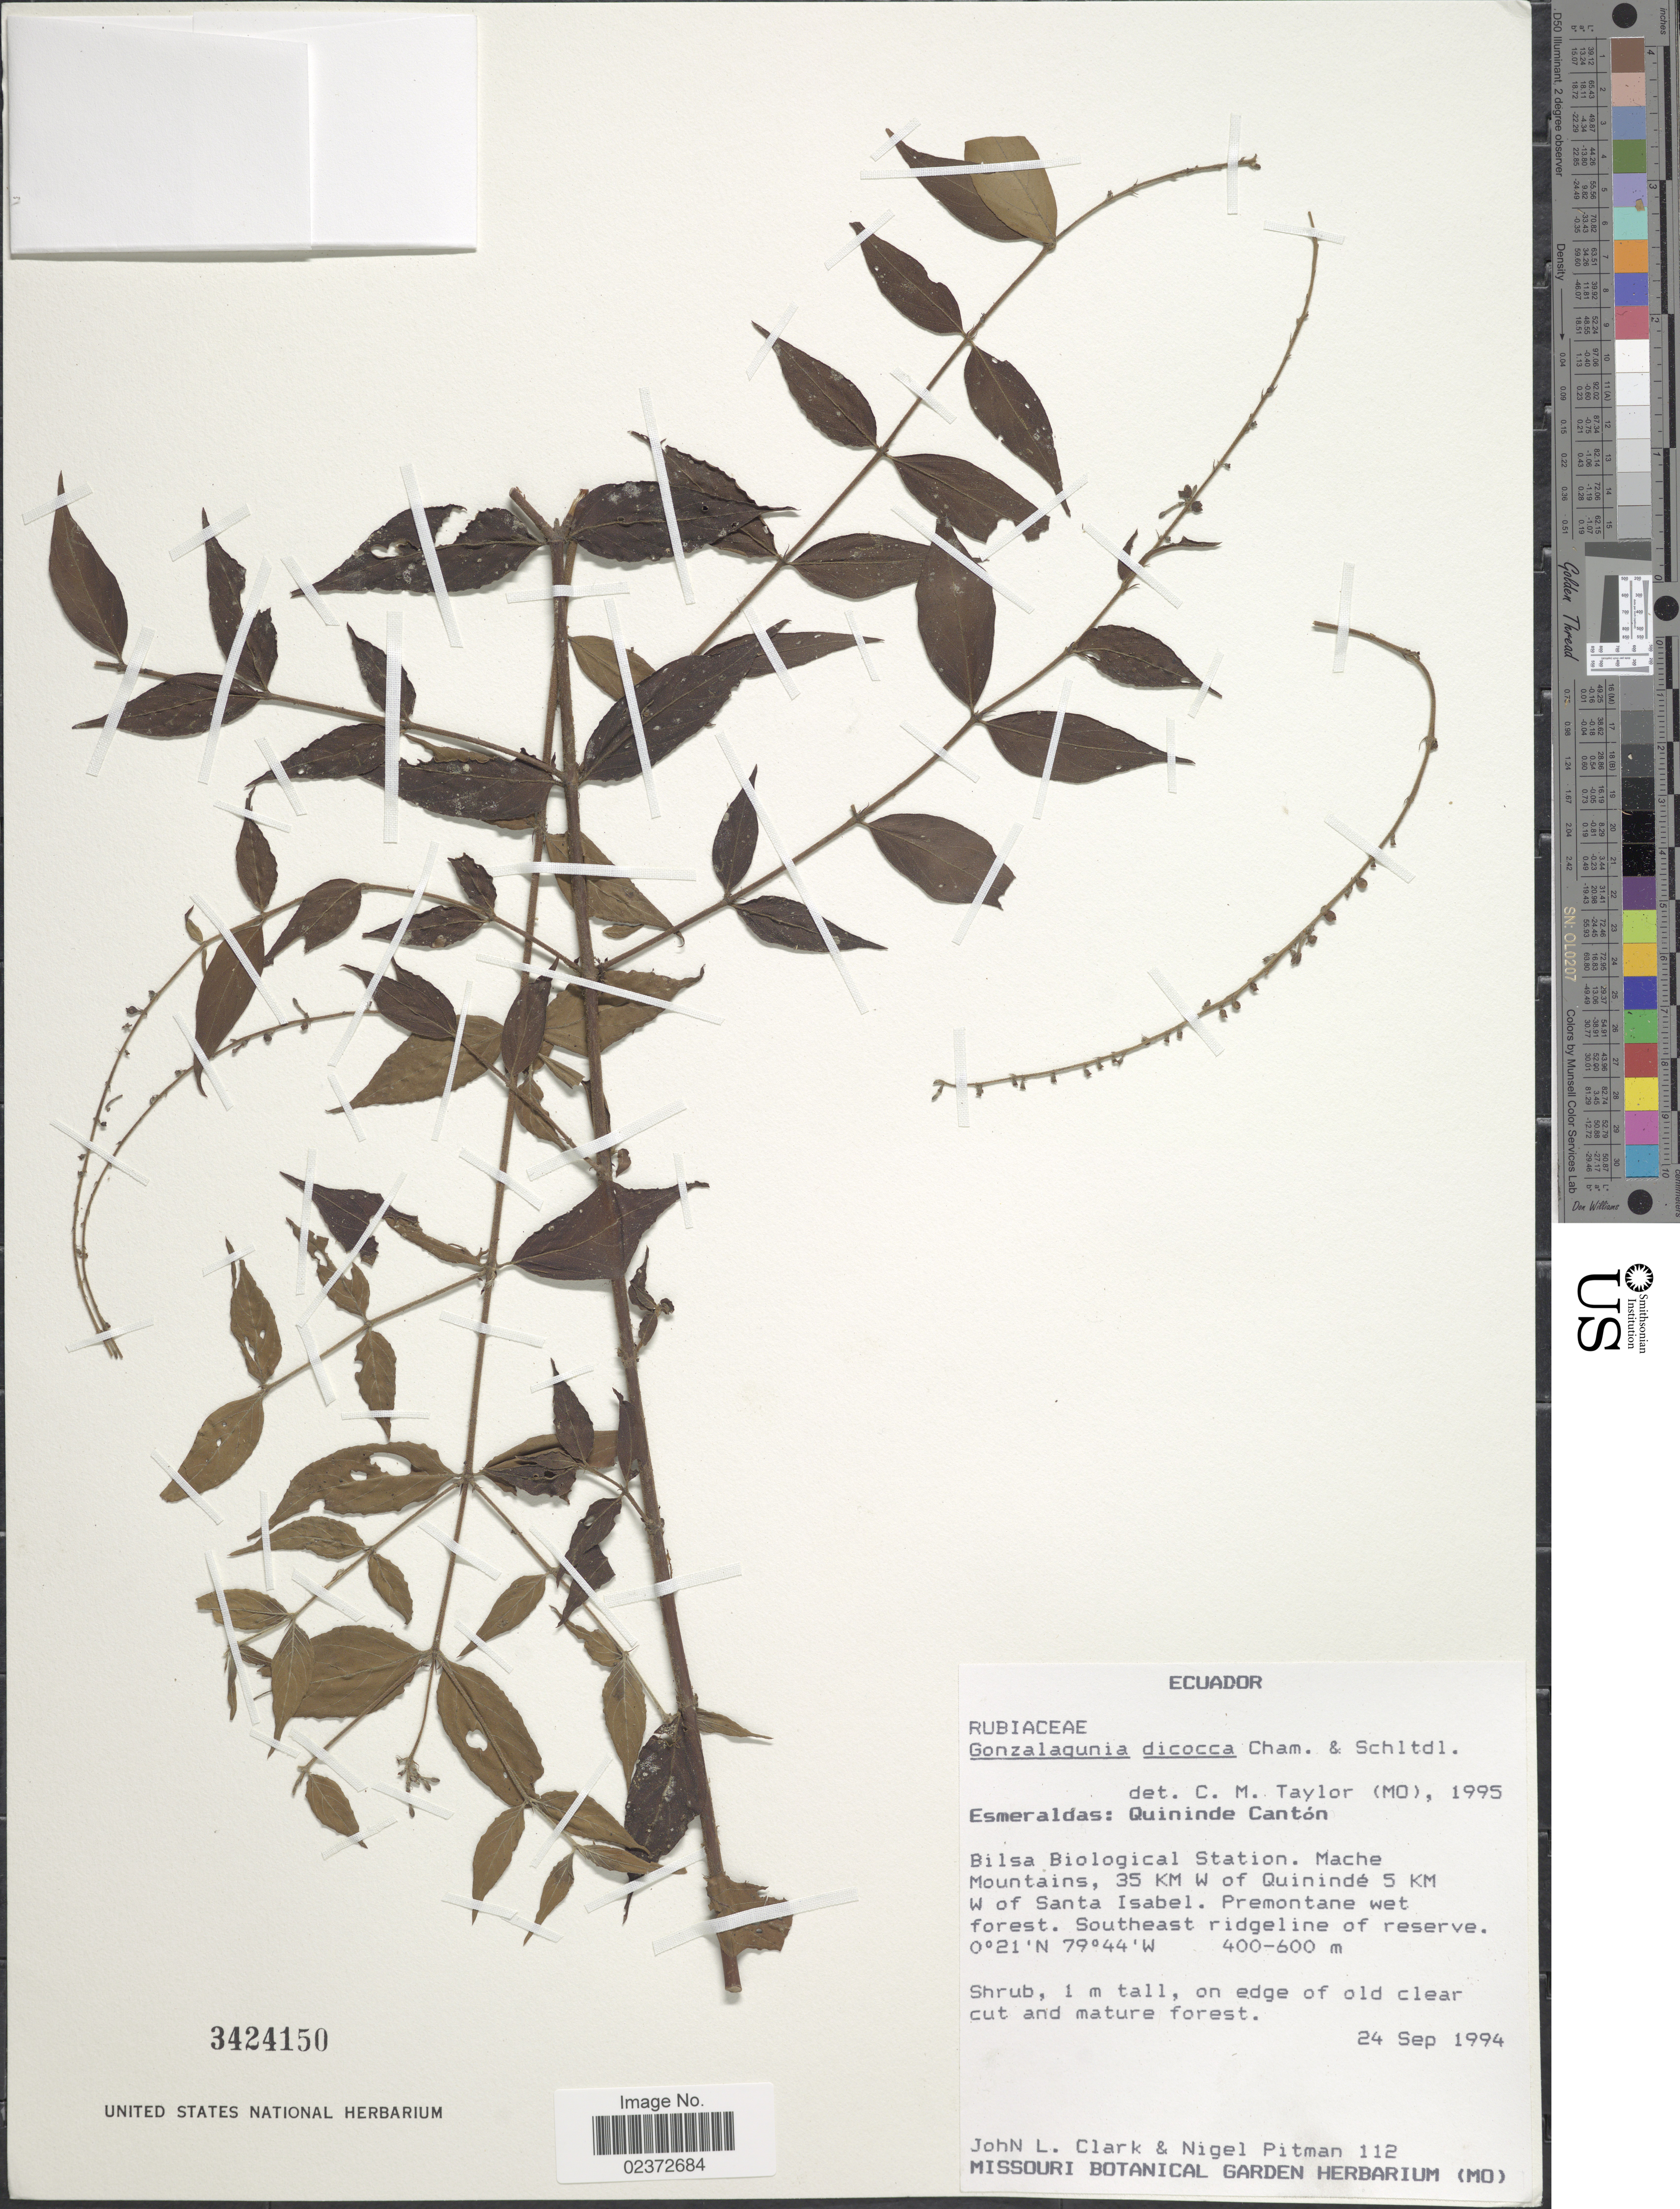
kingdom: Plantae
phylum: Tracheophyta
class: Magnoliopsida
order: Gentianales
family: Rubiaceae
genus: Gonzalagunia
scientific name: Gonzalagunia dicocca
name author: Cham. & Schltdl.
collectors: J. L. Clark & N. Pitman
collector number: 112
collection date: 1994-09-24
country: Ecuador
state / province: Esmeraldas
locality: Quininde Canton. Bilsa Biological Station. Mache Mountains, 35 km W of Quininde 5 km W of Santa Isabel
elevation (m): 400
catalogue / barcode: US 3424150